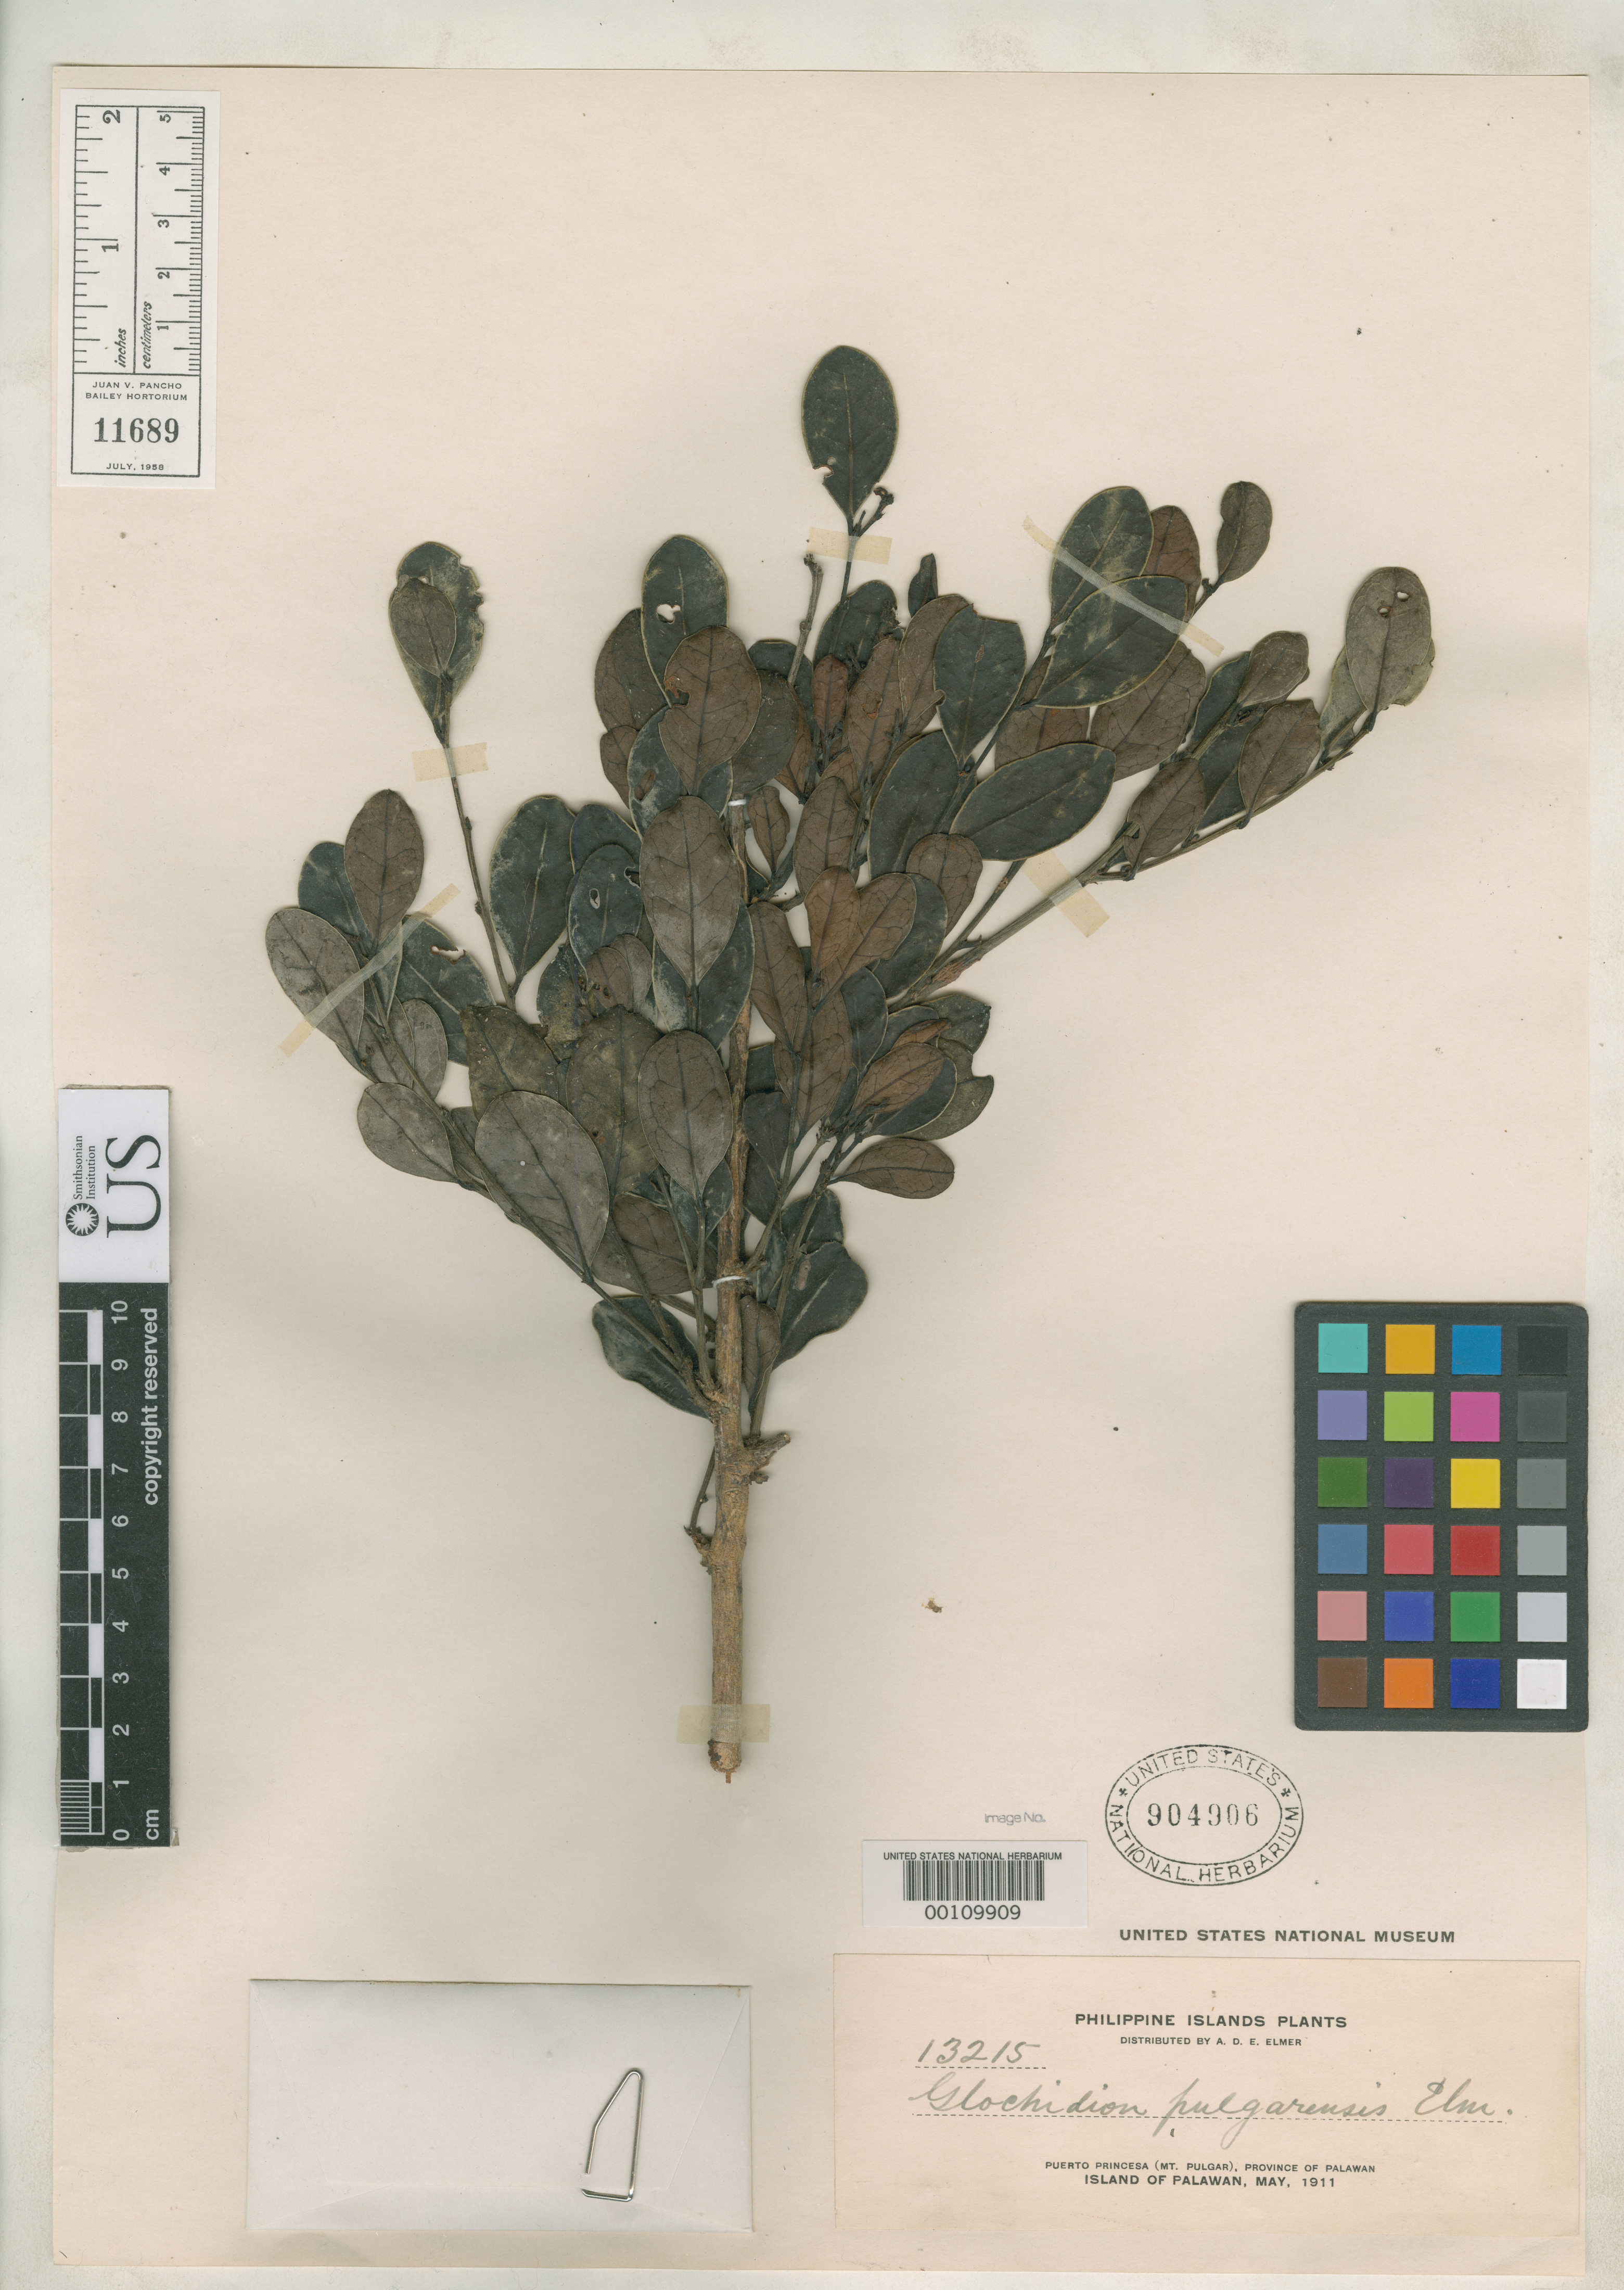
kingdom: Plantae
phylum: Tracheophyta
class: Magnoliopsida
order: Malpighiales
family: Phyllanthaceae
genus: Glochidion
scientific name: Glochidion pulgarense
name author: Elmer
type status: Isotype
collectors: A. D. E. Elmer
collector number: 13215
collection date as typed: May 1911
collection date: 1911-05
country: Philippines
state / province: Mimaropa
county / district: Palawan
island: Palawan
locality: Puerto Princesa (Mt. Pulgar).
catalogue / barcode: US 904906